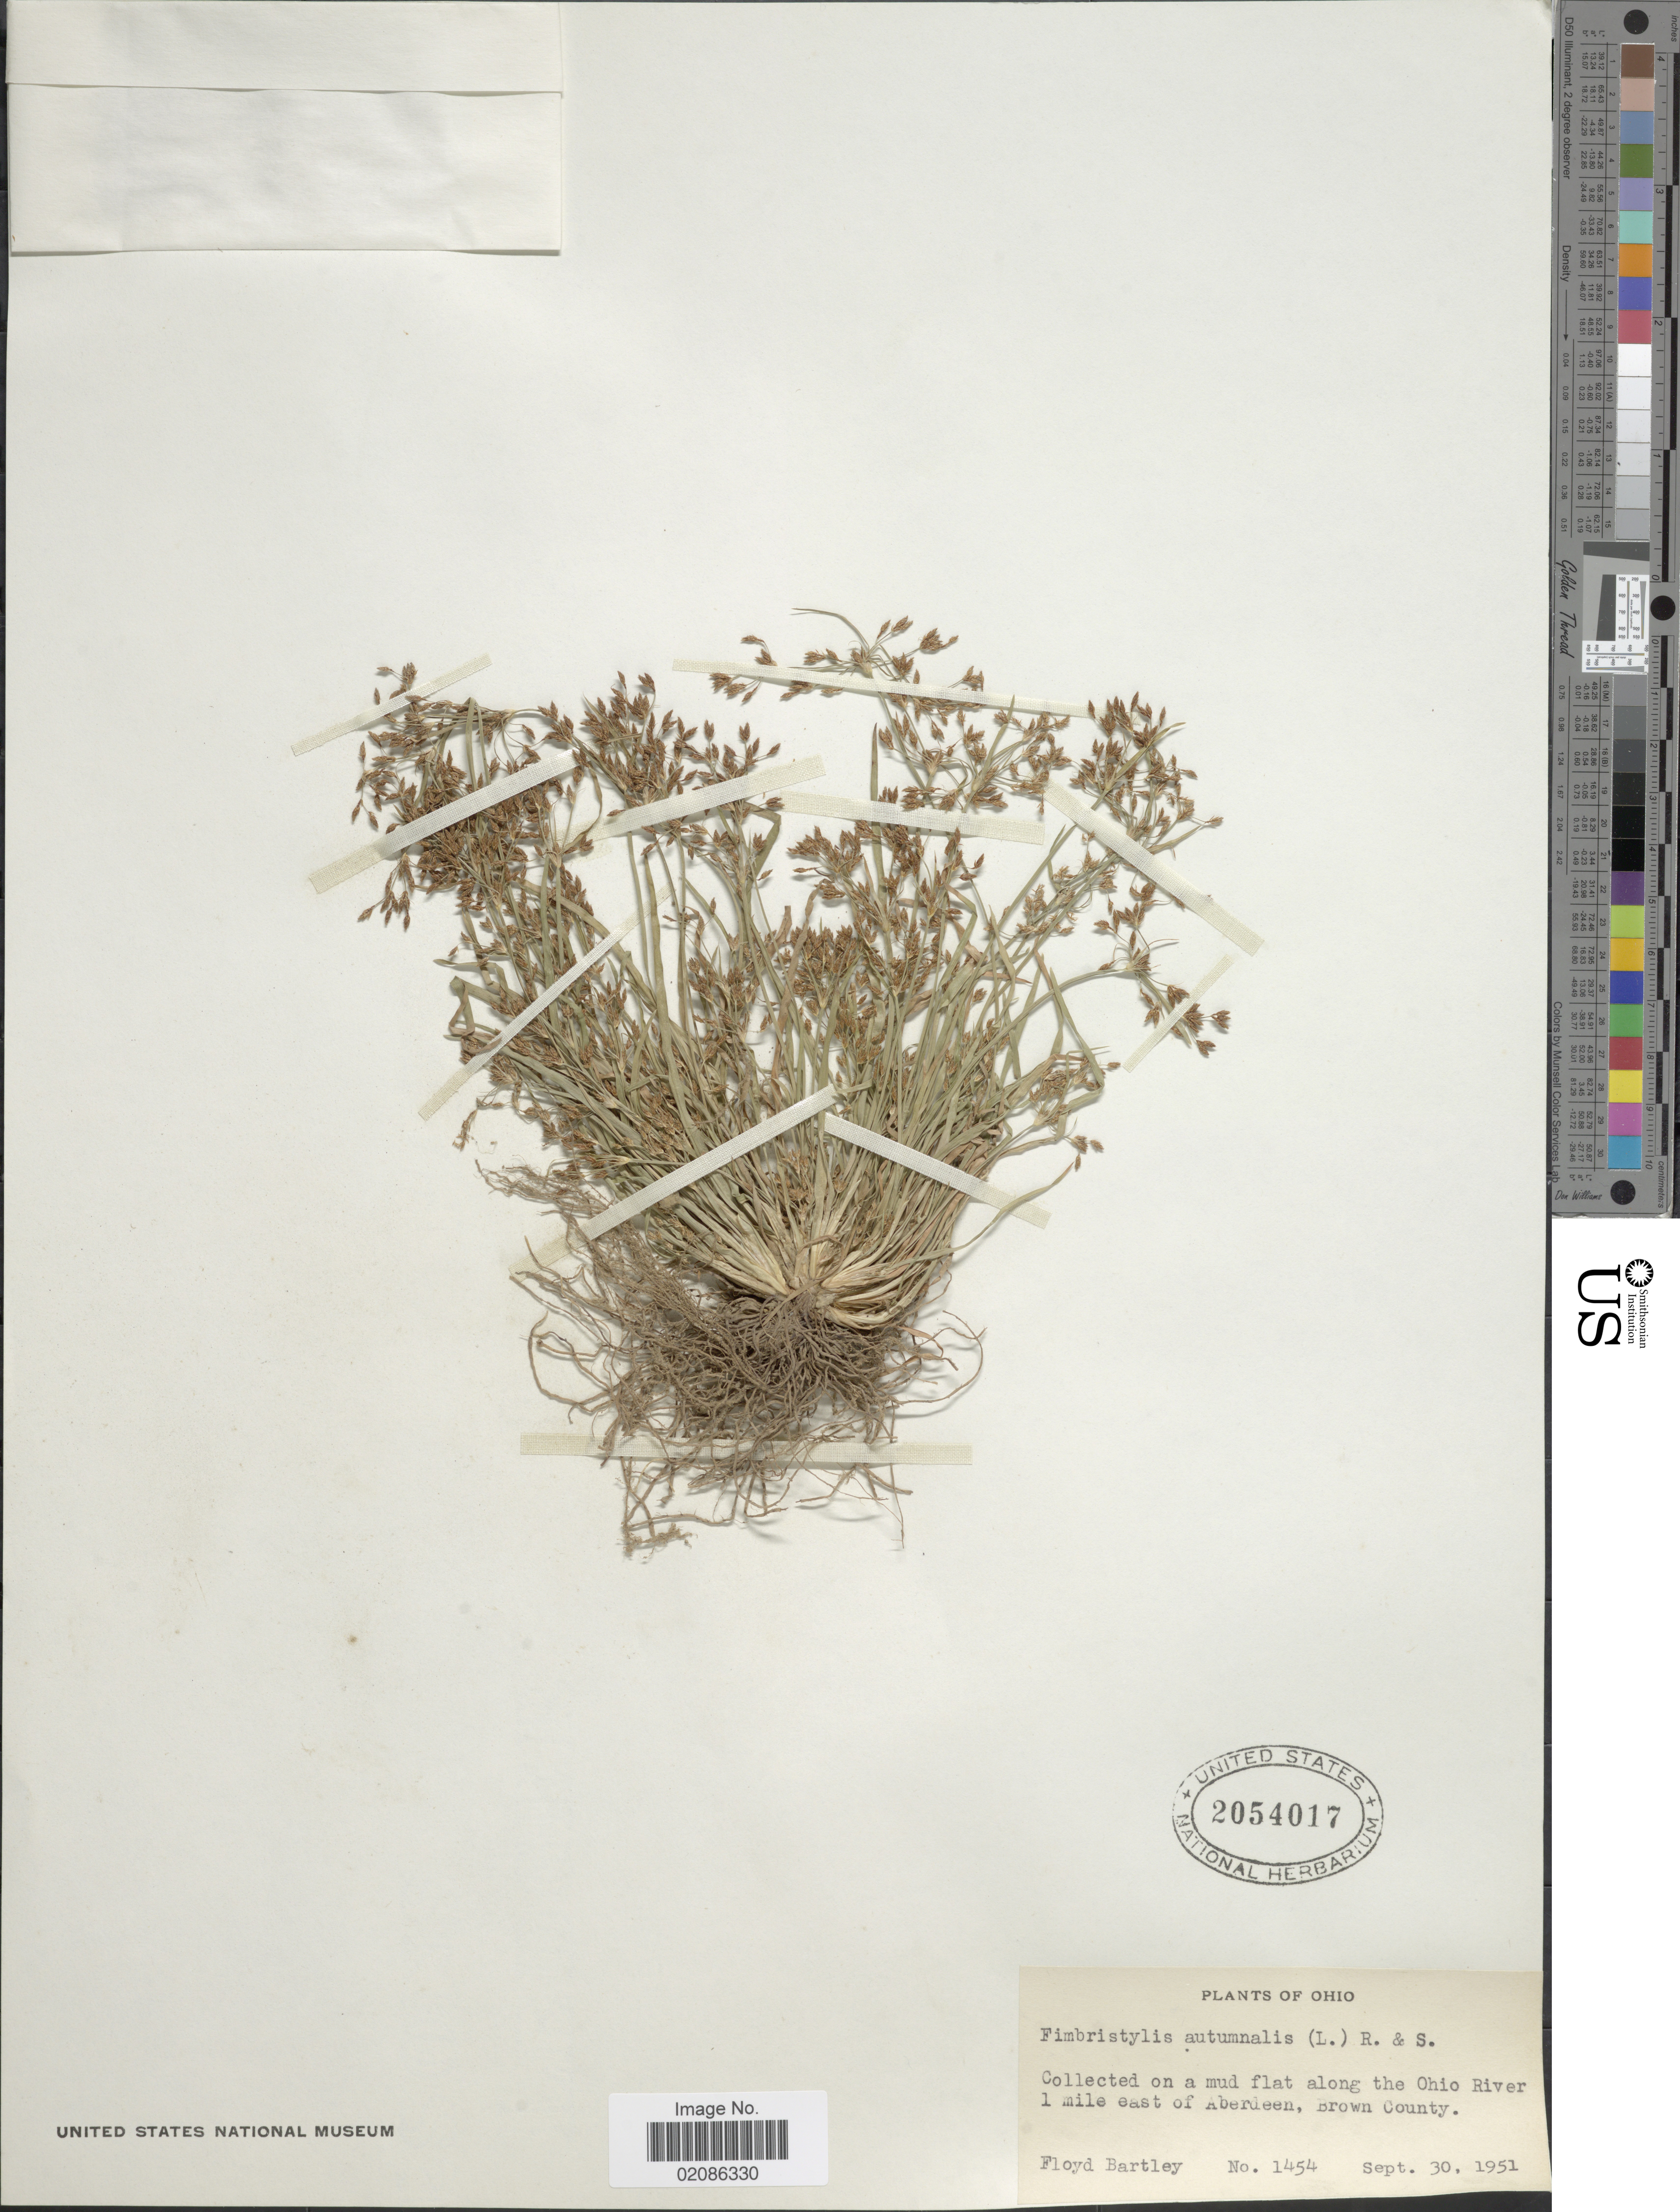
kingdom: Plantae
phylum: Tracheophyta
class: Liliopsida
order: Poales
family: Cyperaceae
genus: Fimbristylis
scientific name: Fimbristylis autumnalis (L.) Roem. & Schult.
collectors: F. Bartley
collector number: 1454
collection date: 1951-09-30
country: United States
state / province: Ohio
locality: Collected on a mud flat along the Ohio River 1 mile east of Aberdeen, Brown County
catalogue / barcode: US 2054017